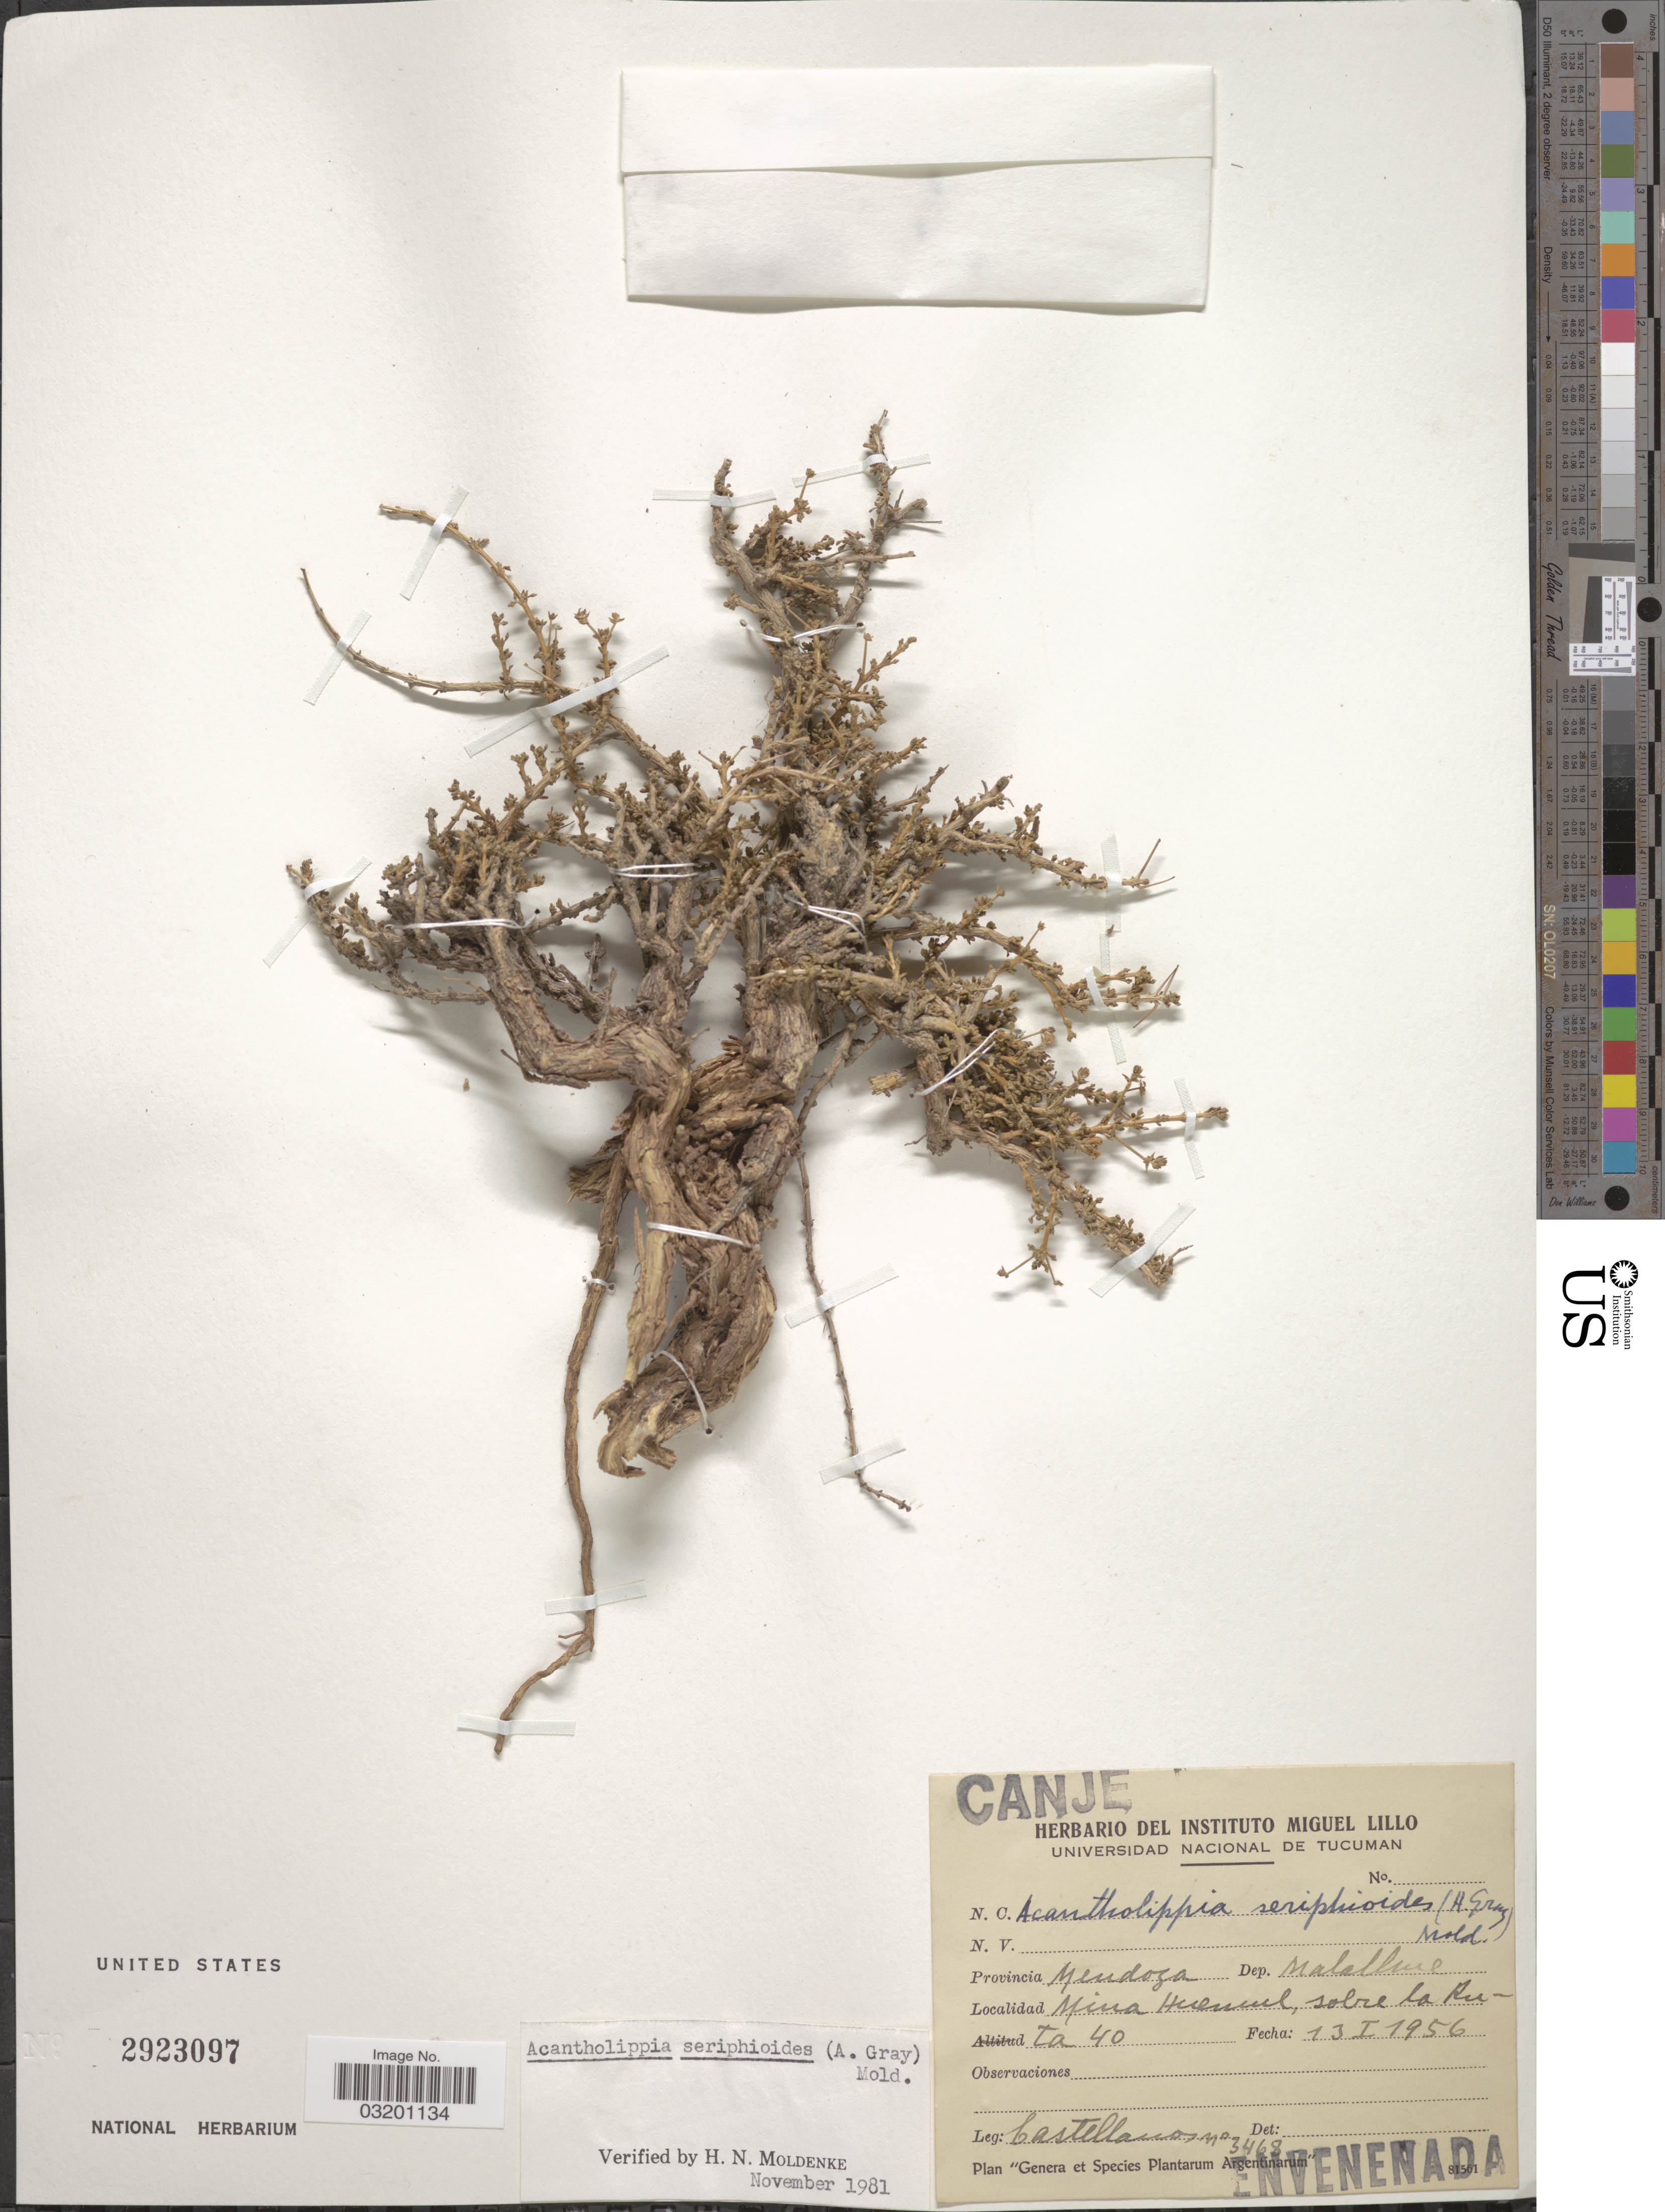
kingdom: Plantae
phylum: Tracheophyta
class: Magnoliopsida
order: Lamiales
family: Verbenaceae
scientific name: Acantholippa seriphioides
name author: (A. Gray) Moldenke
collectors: -- Castellanos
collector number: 3468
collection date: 1956-01-13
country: Argentina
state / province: Mendoza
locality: Dep. Malalhue. Mina Huenuel [interpreted], sobre la Ruta 40.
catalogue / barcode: US 2923097